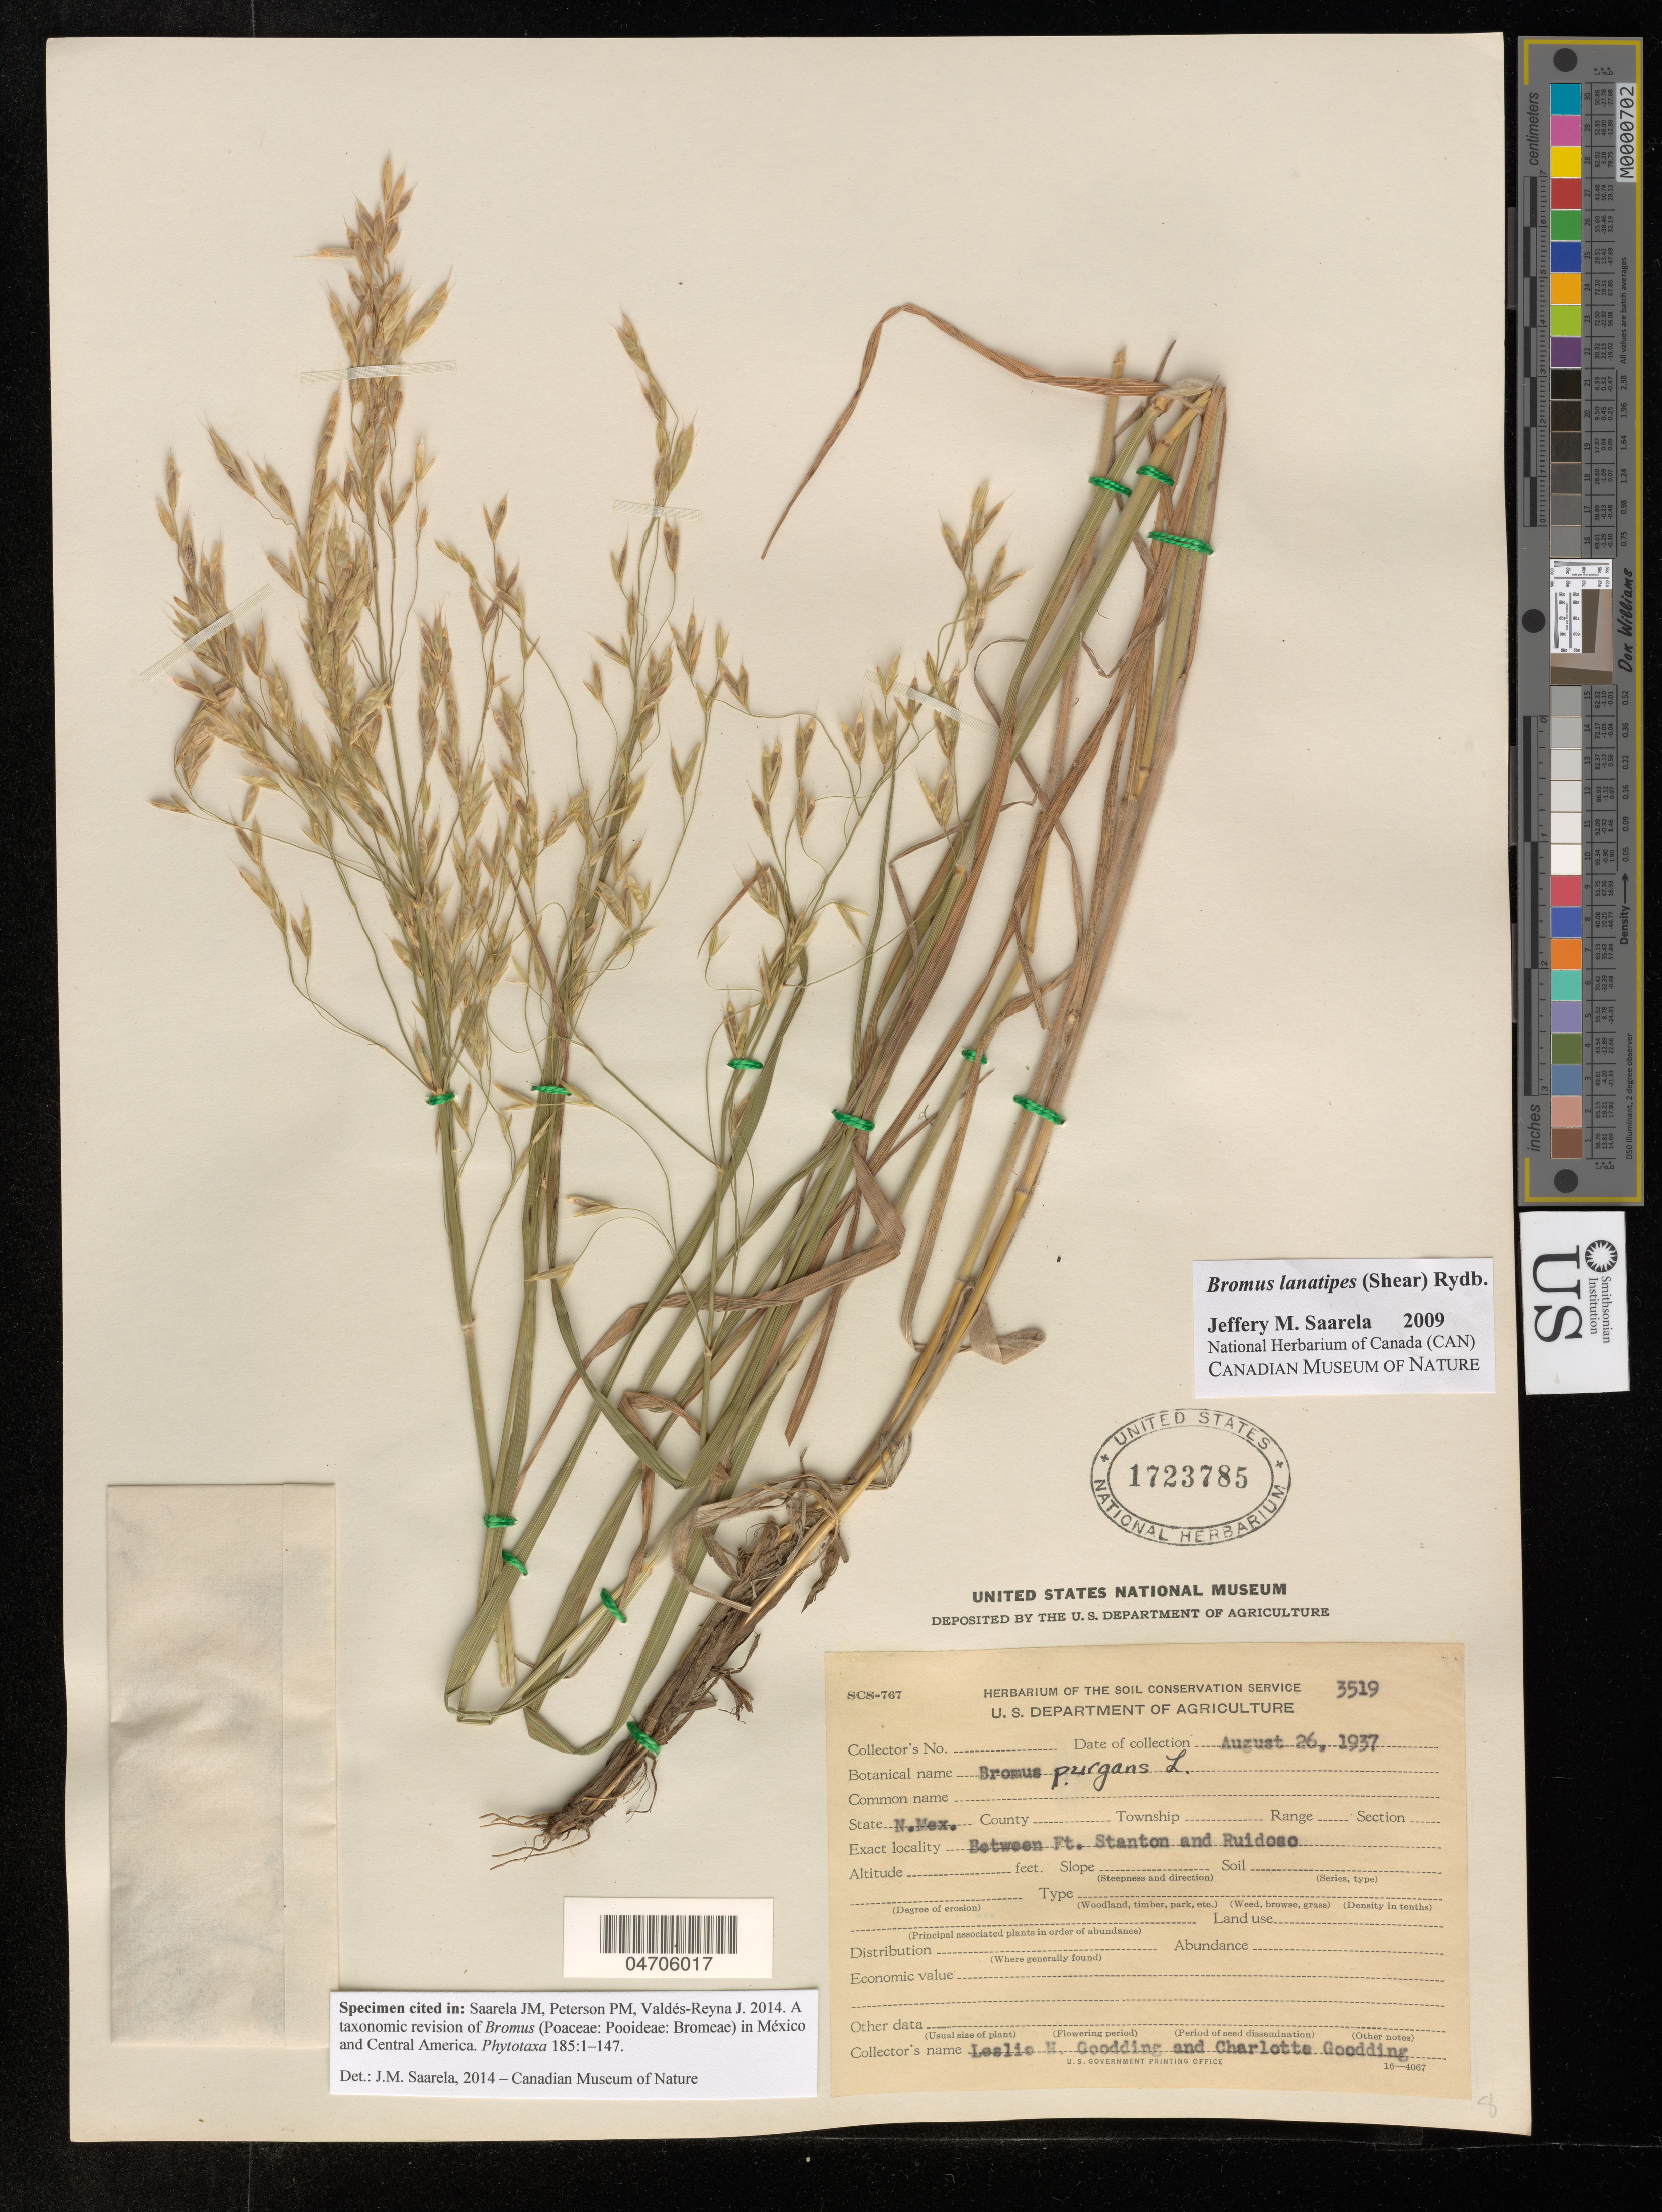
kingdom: Plantae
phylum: Tracheophyta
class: Liliopsida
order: Poales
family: Poaceae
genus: Bromus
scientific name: Bromus lanatipes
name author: (Shear) Rydb.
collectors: L. N. Goodding & C. Goodding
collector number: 3519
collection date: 1937-08-26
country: United States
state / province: New Mexico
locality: Between Ft. Stanton and Ruidoso.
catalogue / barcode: US 1723785